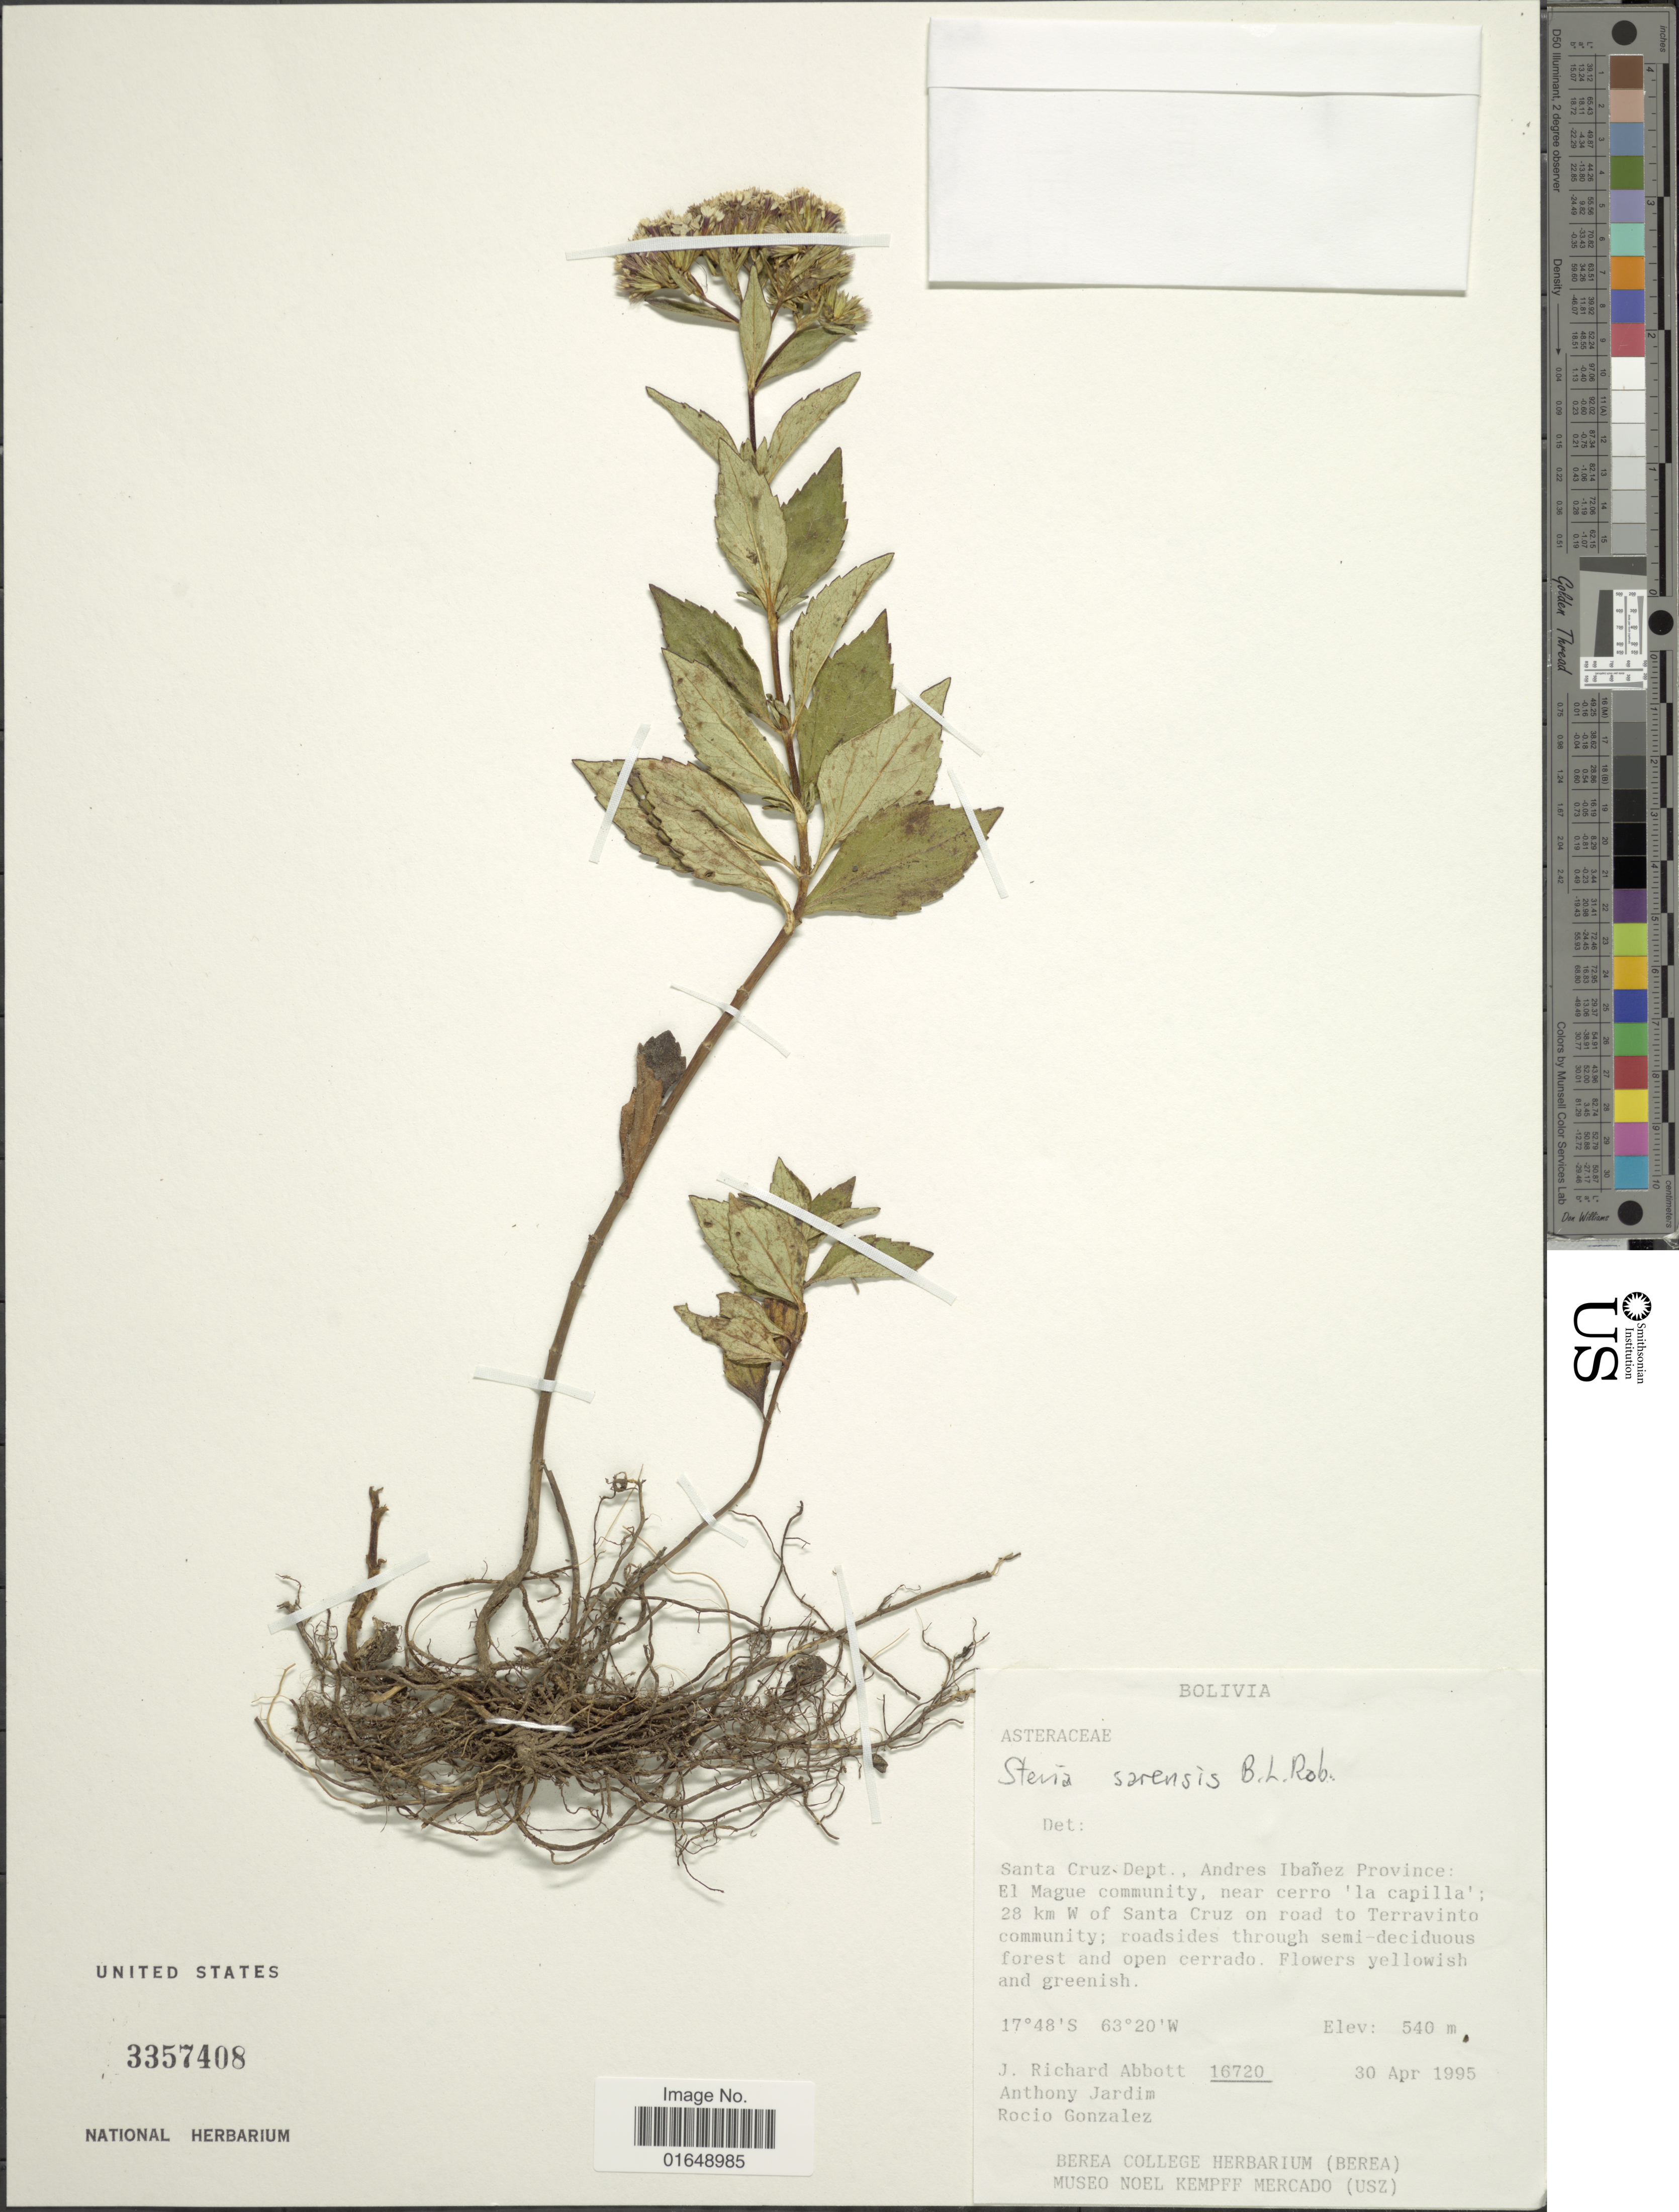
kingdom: Plantae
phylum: Tracheophyta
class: Magnoliopsida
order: Asterales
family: Asteraceae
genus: Stevia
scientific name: Stevia sp.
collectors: J. R. Abbott, A. Jardim & R. González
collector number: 16720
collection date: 1995-04-30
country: Bolivia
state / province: Santa Cruz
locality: Andres Ibañez Province: El Mague community, near cero 'la capilla': 28 km W of Santa Cruz on road to Terravinto community; roadsides.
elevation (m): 540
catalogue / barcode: US 3357408